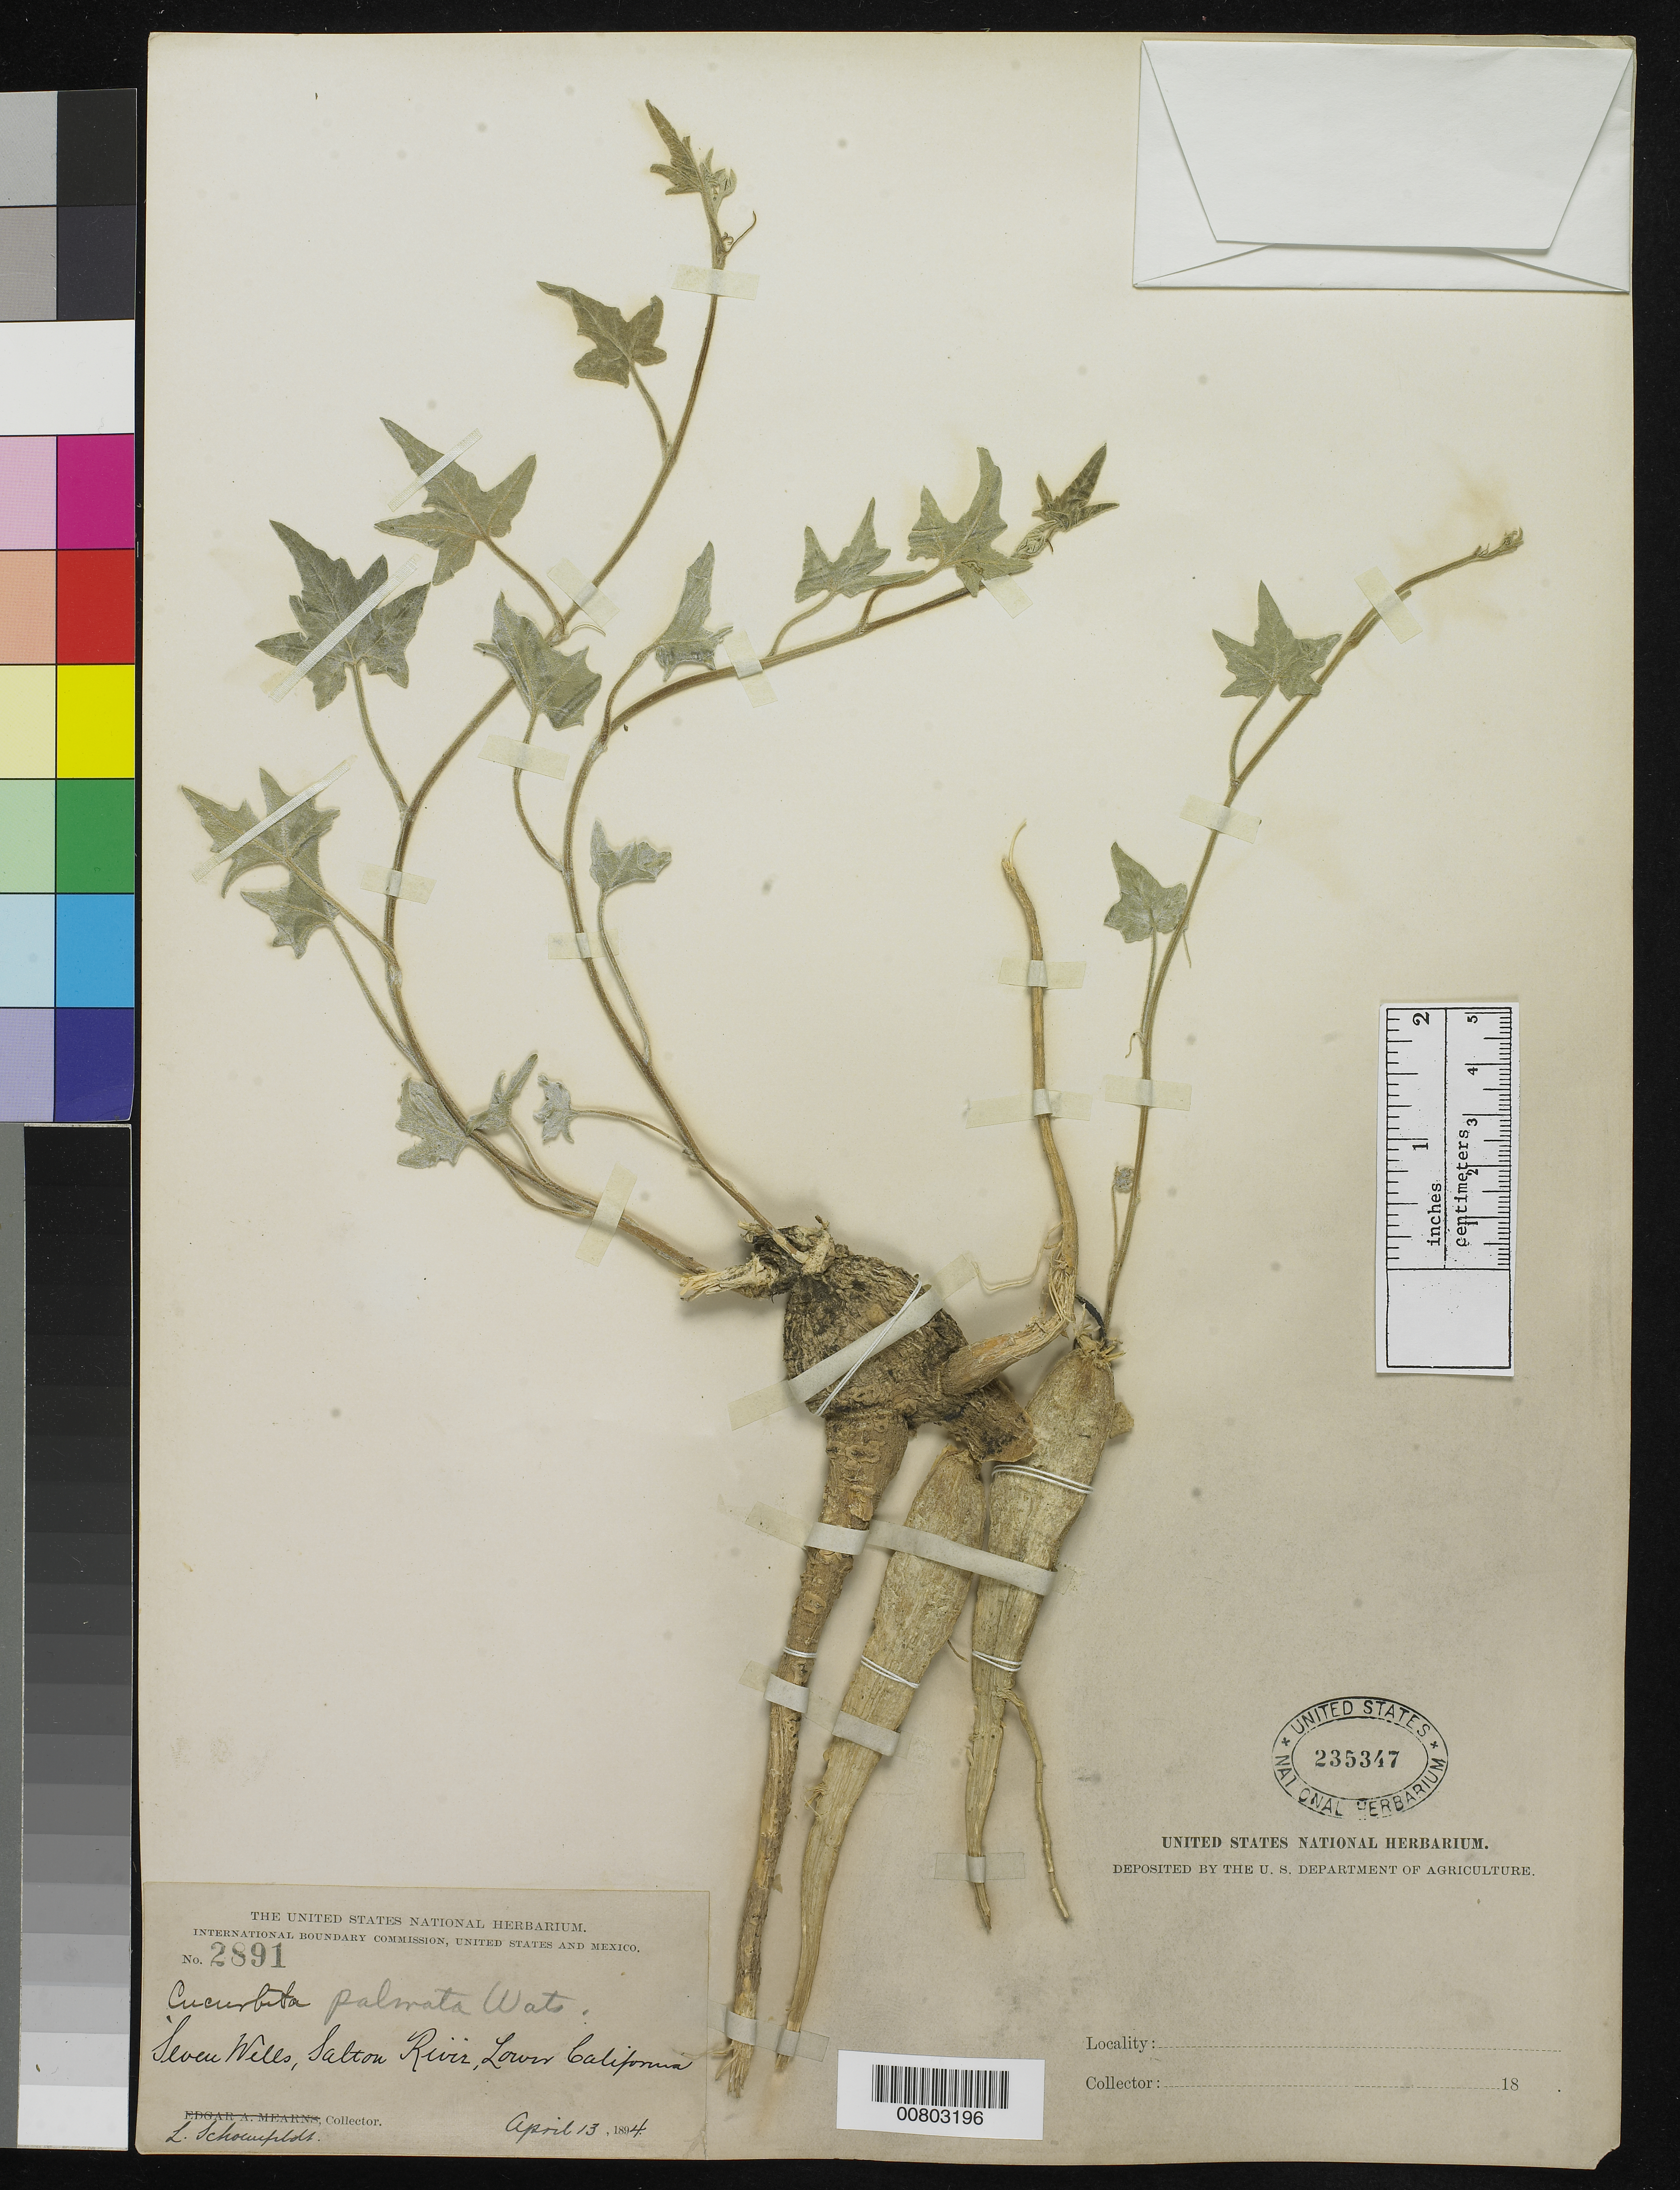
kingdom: Plantae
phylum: Tracheophyta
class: Magnoliopsida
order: Cucurbitales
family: Cucurbitaceae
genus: Cucurbita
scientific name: Cucurbita palmata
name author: S. Watson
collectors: L. Schounfeldt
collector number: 2891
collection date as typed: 13 Apr 1894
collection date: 1894-04-13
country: Mexico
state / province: Baja California Norte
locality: Seven Wills, Salton River, Baja California.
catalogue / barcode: US 235347